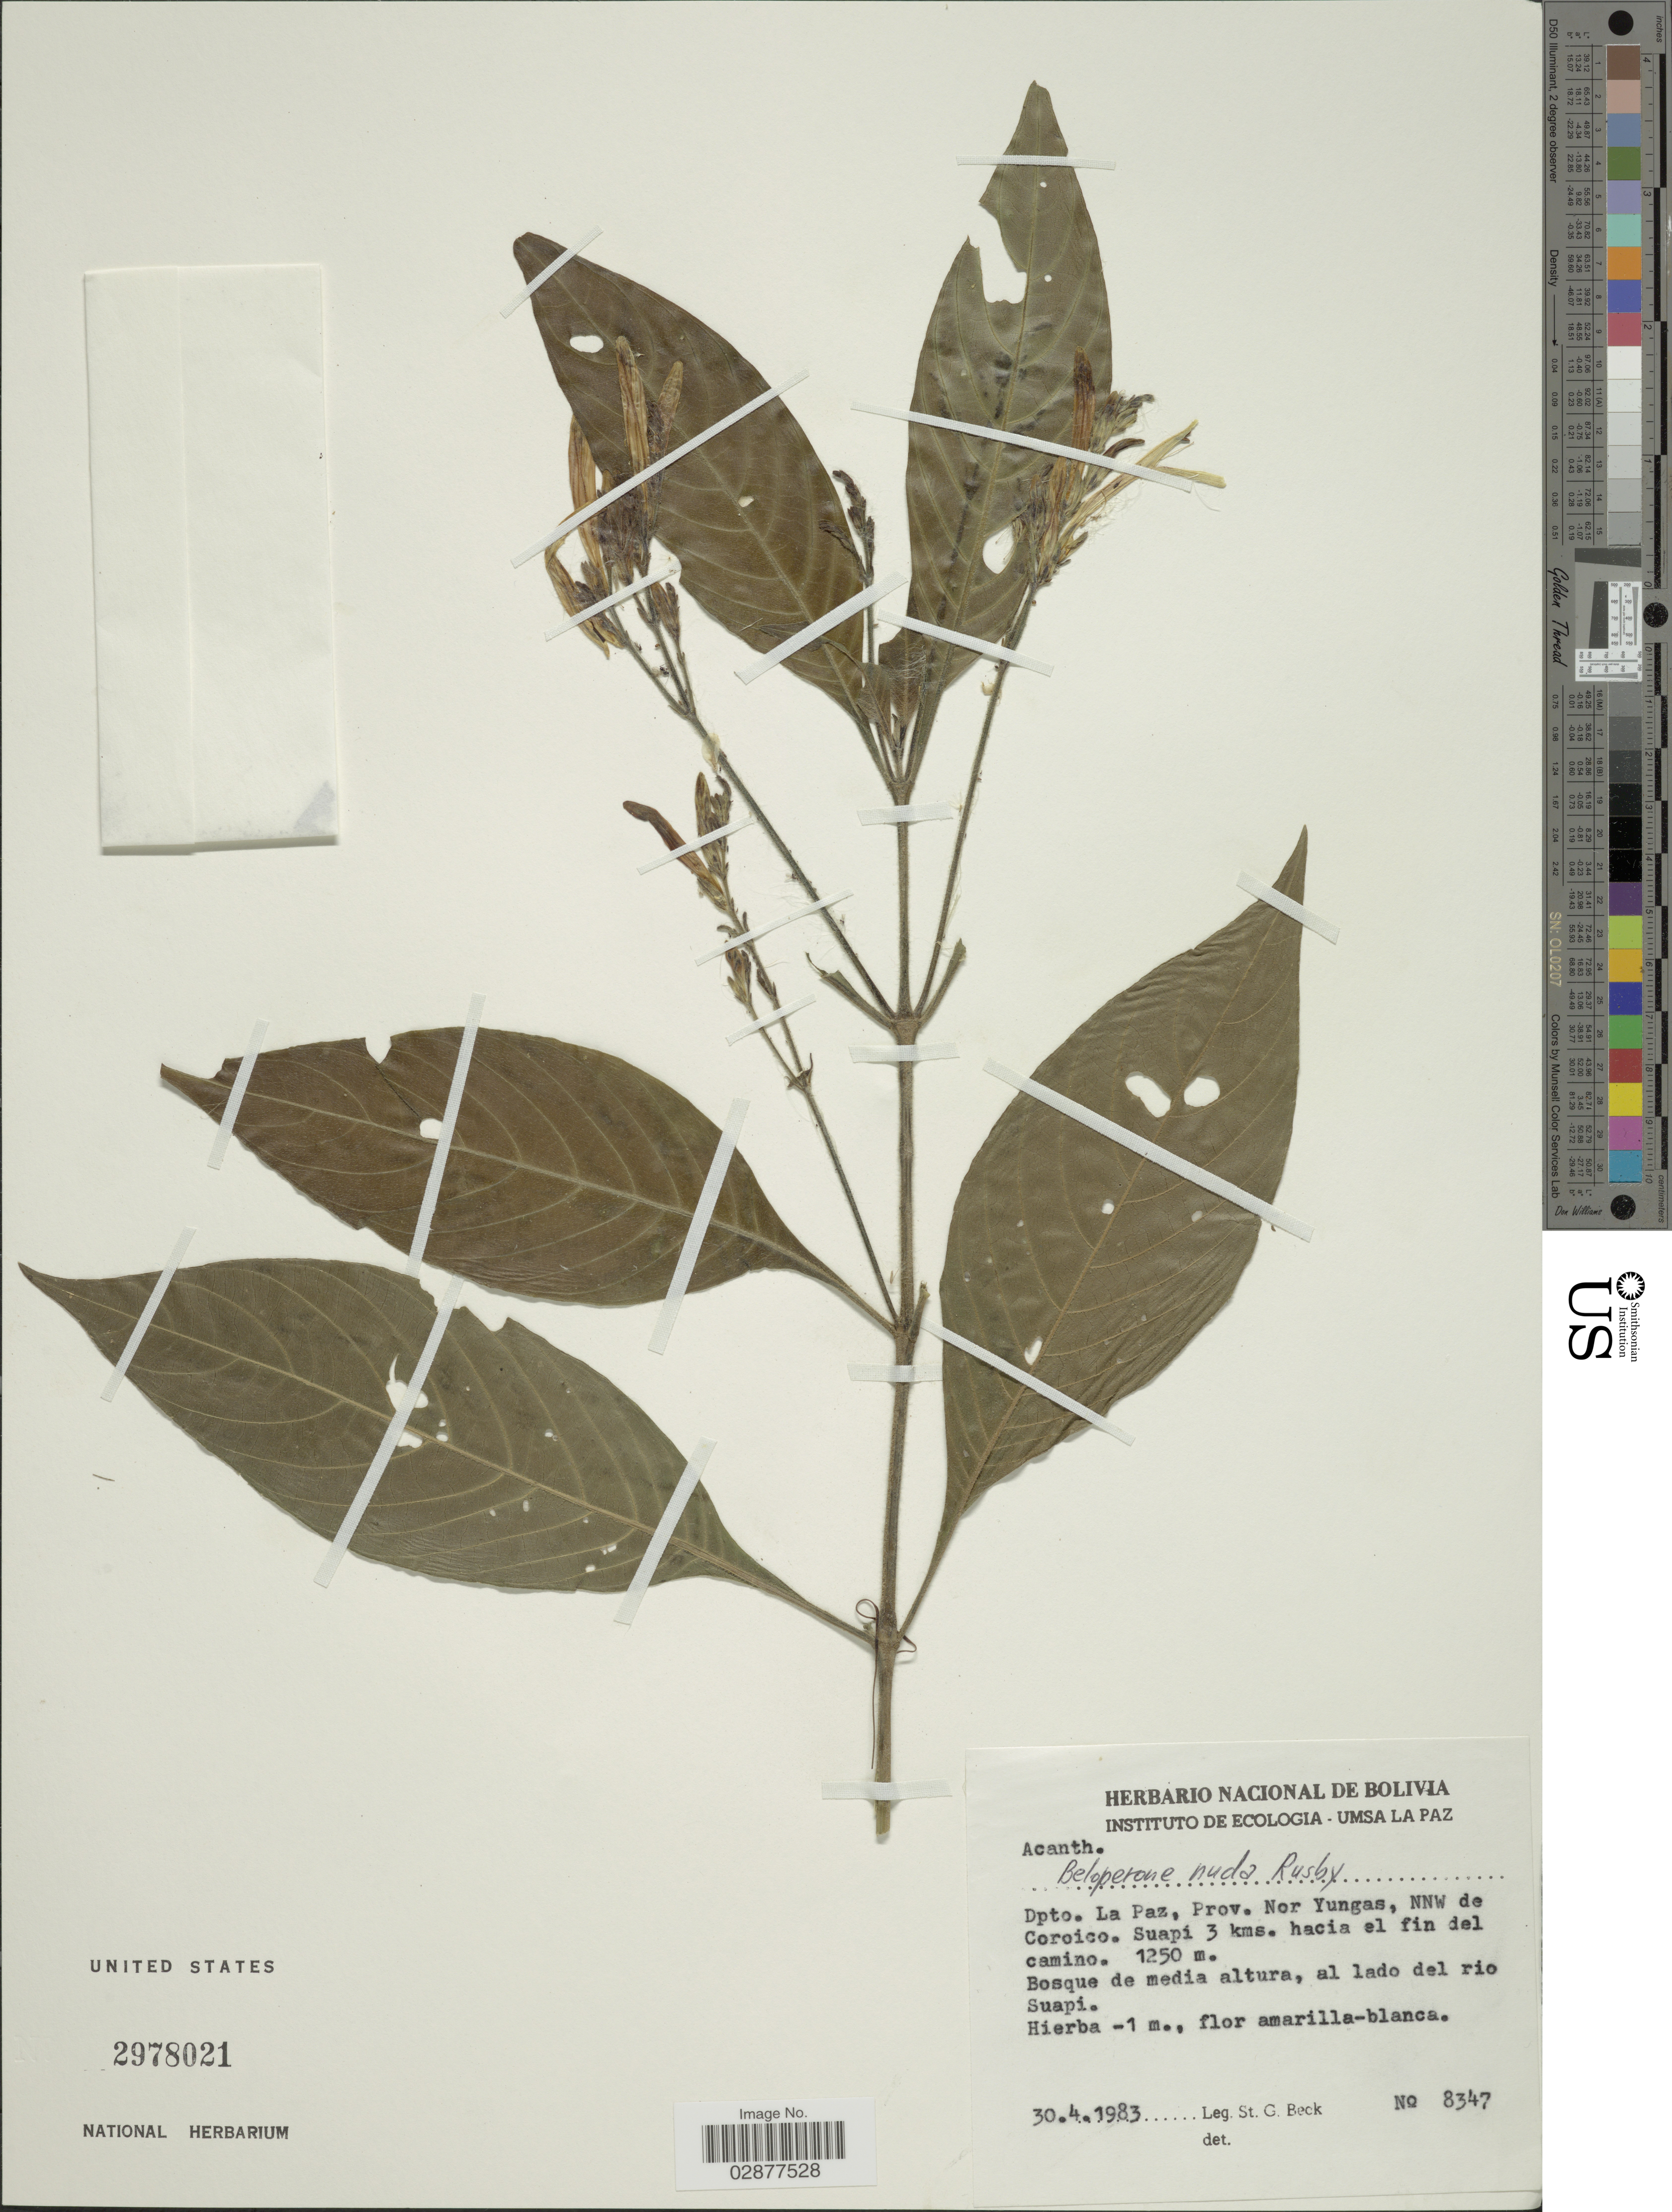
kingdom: Plantae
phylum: Tracheophyta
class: Magnoliopsida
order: Lamiales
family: Acanthaceae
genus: Justicia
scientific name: Justicia boliviensis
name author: (Bremek.) V.A.W. Graham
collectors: S. Beck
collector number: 8347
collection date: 1983-04-30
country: Bolivia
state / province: La Paz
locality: Dpto. La Paz, Prov. Nor Yungas, NNW de Coroico. Suapi 3 kms. hacia el fin del camino.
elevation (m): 1250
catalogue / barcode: US 2978021